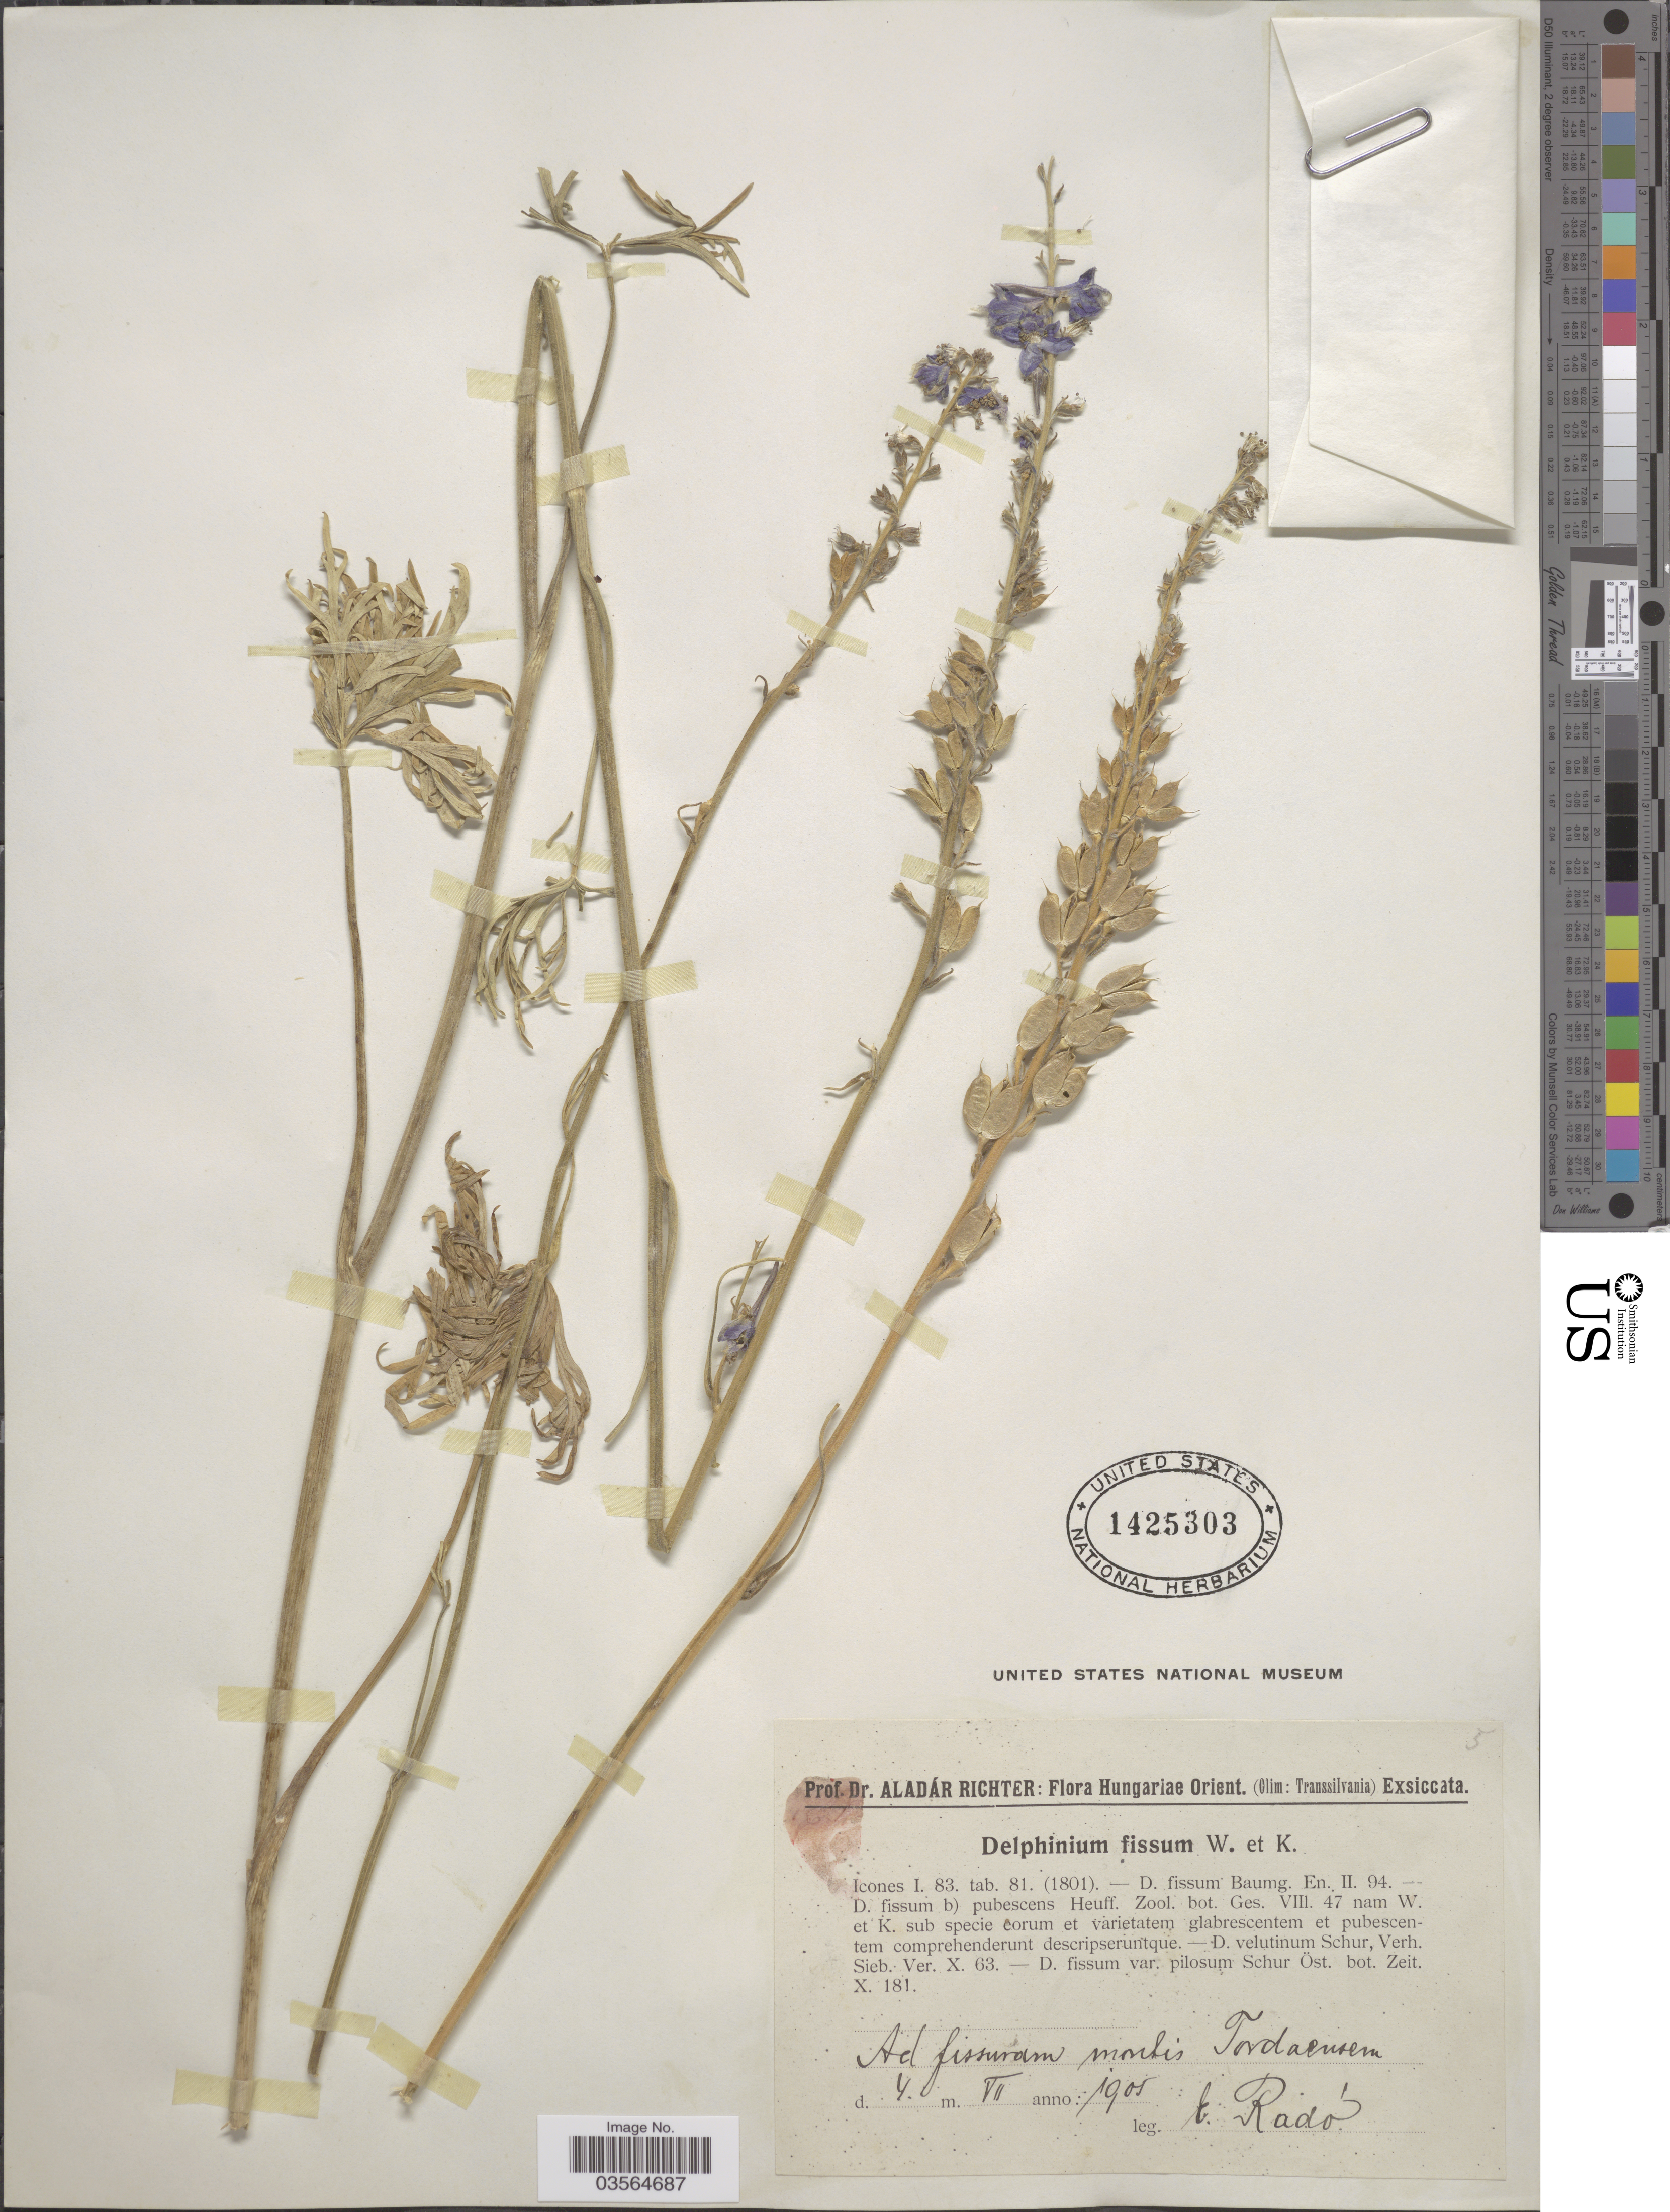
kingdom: Plantae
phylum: Tracheophyta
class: Magnoliopsida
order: Ranunculales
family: Ranunculaceae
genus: Delphinium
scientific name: Delphinium fissum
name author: Waldst. & Kit.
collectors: E. Rado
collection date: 1905-07-04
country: Hungary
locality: Hungariae Orient. (Olim: Transsilvania). Ad fissuram montis Tordaensen [interpreted].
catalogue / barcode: US 1425303